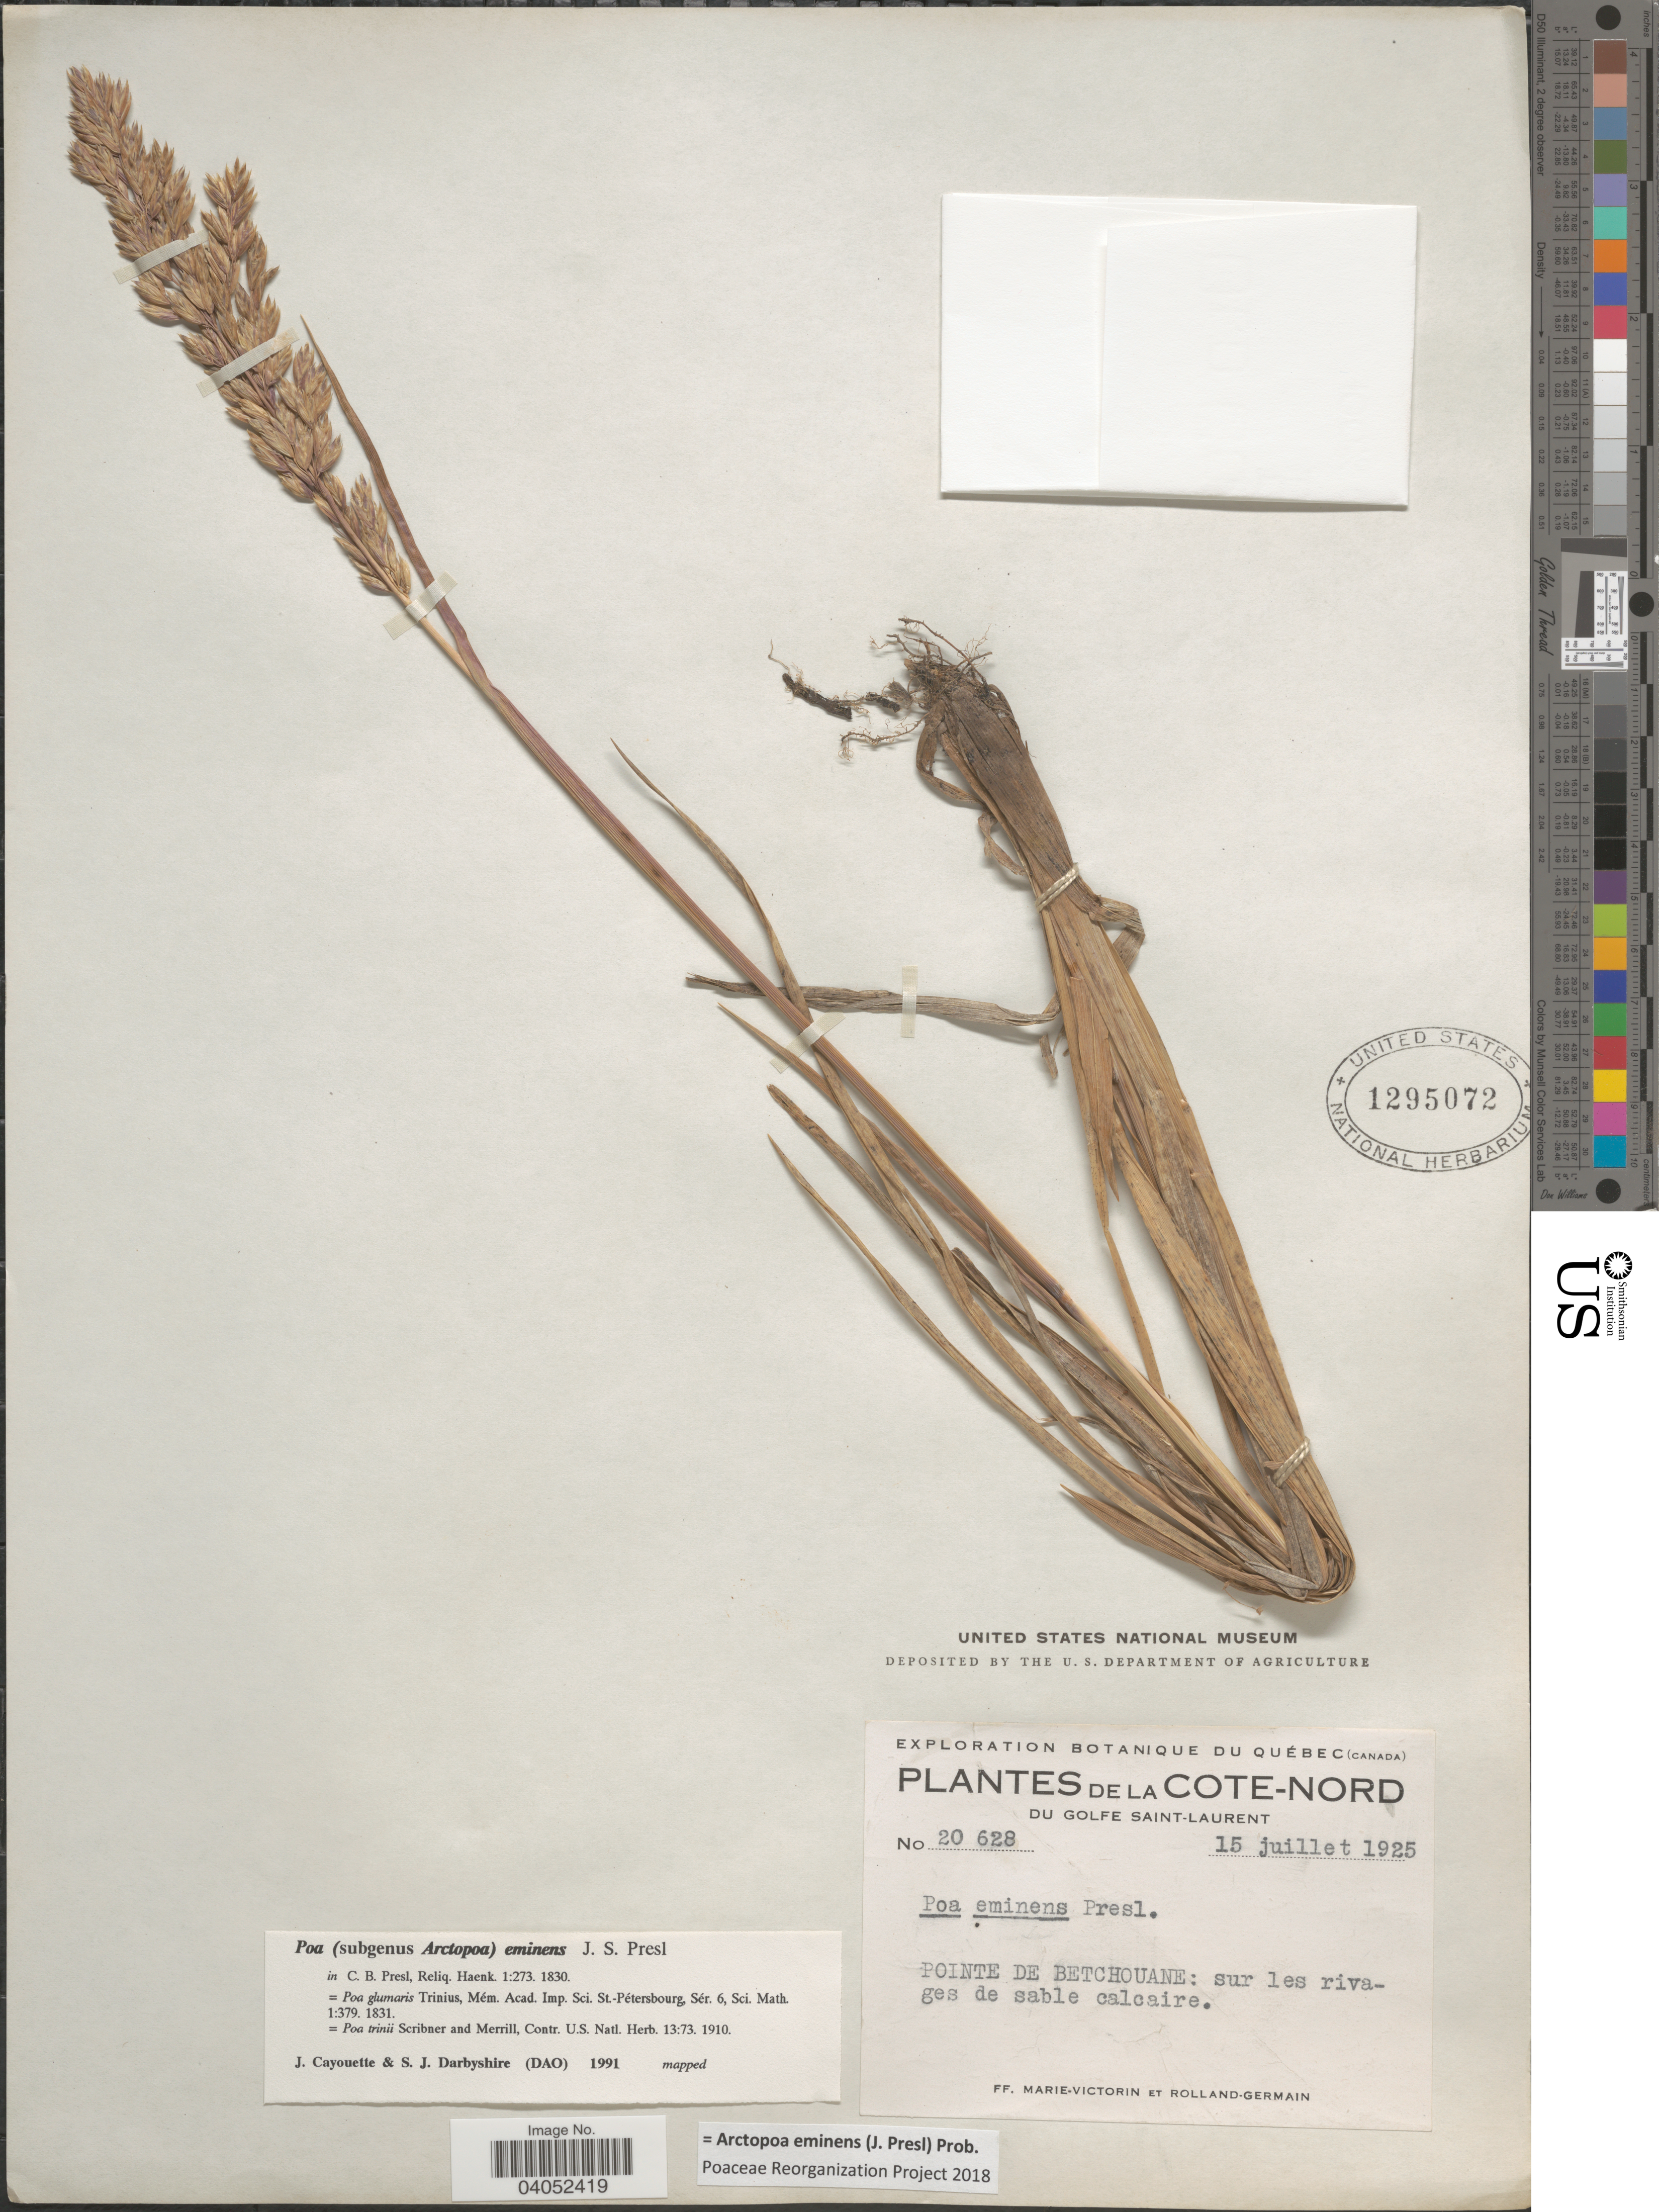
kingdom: Plantae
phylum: Tracheophyta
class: Liliopsida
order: Poales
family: Poaceae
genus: Arctopoa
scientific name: Arctopoa eminens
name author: (J. Presl) Prob.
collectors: F. Marie-Victorin & Rolland-Germain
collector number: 20628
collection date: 1925-07-15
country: Canada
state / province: Quebec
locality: Cote-Nord du Golfe Saint-Laurent. Pointe de Betchouane: sur les rivages de sable calcaire.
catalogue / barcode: US 1295072